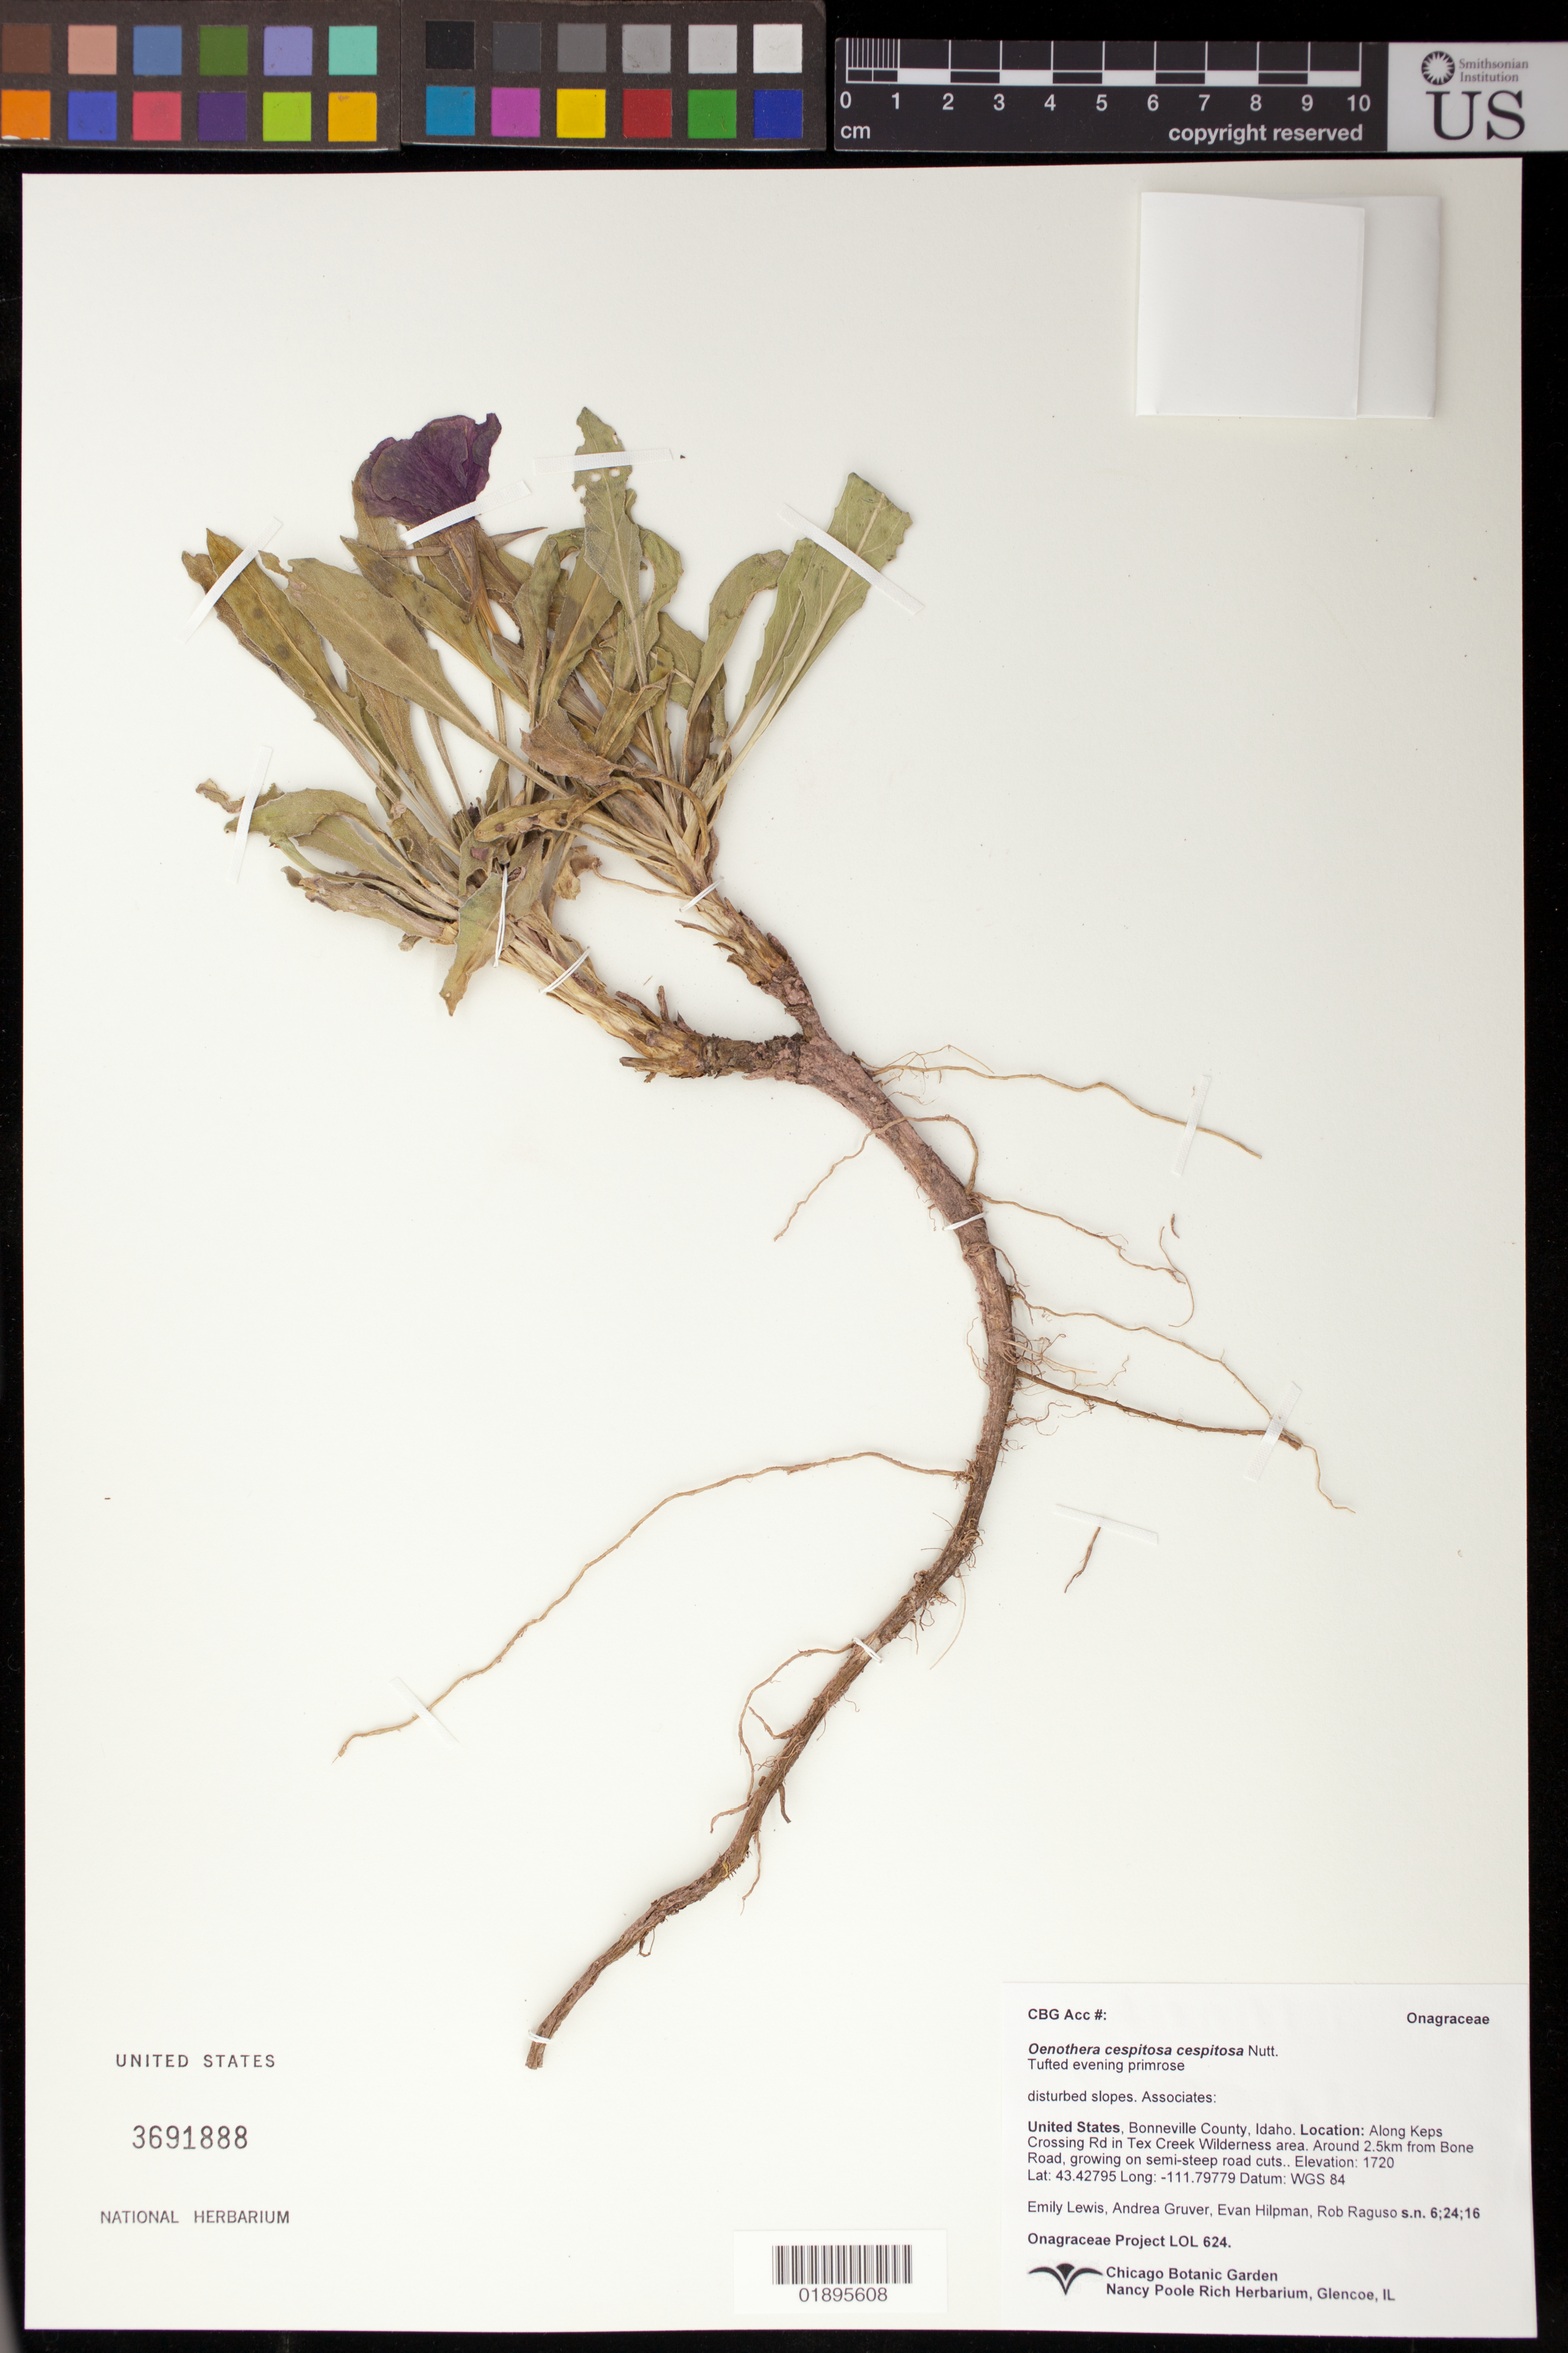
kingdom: Plantae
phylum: Tracheophyta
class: Magnoliopsida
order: Myrtales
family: Onagraceae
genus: Oenothera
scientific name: Oenothera cespitosa subsp. cespitosa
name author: Nutt.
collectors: E. Lewis, A. Gruver, E. Hilpman & R. Raguso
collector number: LOL 624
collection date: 2016-06-24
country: United States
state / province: Idaho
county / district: Bonneville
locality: Along Keps Crossing Rd in Tex Creek Wilderness area, around 2.5km from Bone Road, growing on semi-steep road cuts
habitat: disturbed slopes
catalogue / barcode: US 3691888